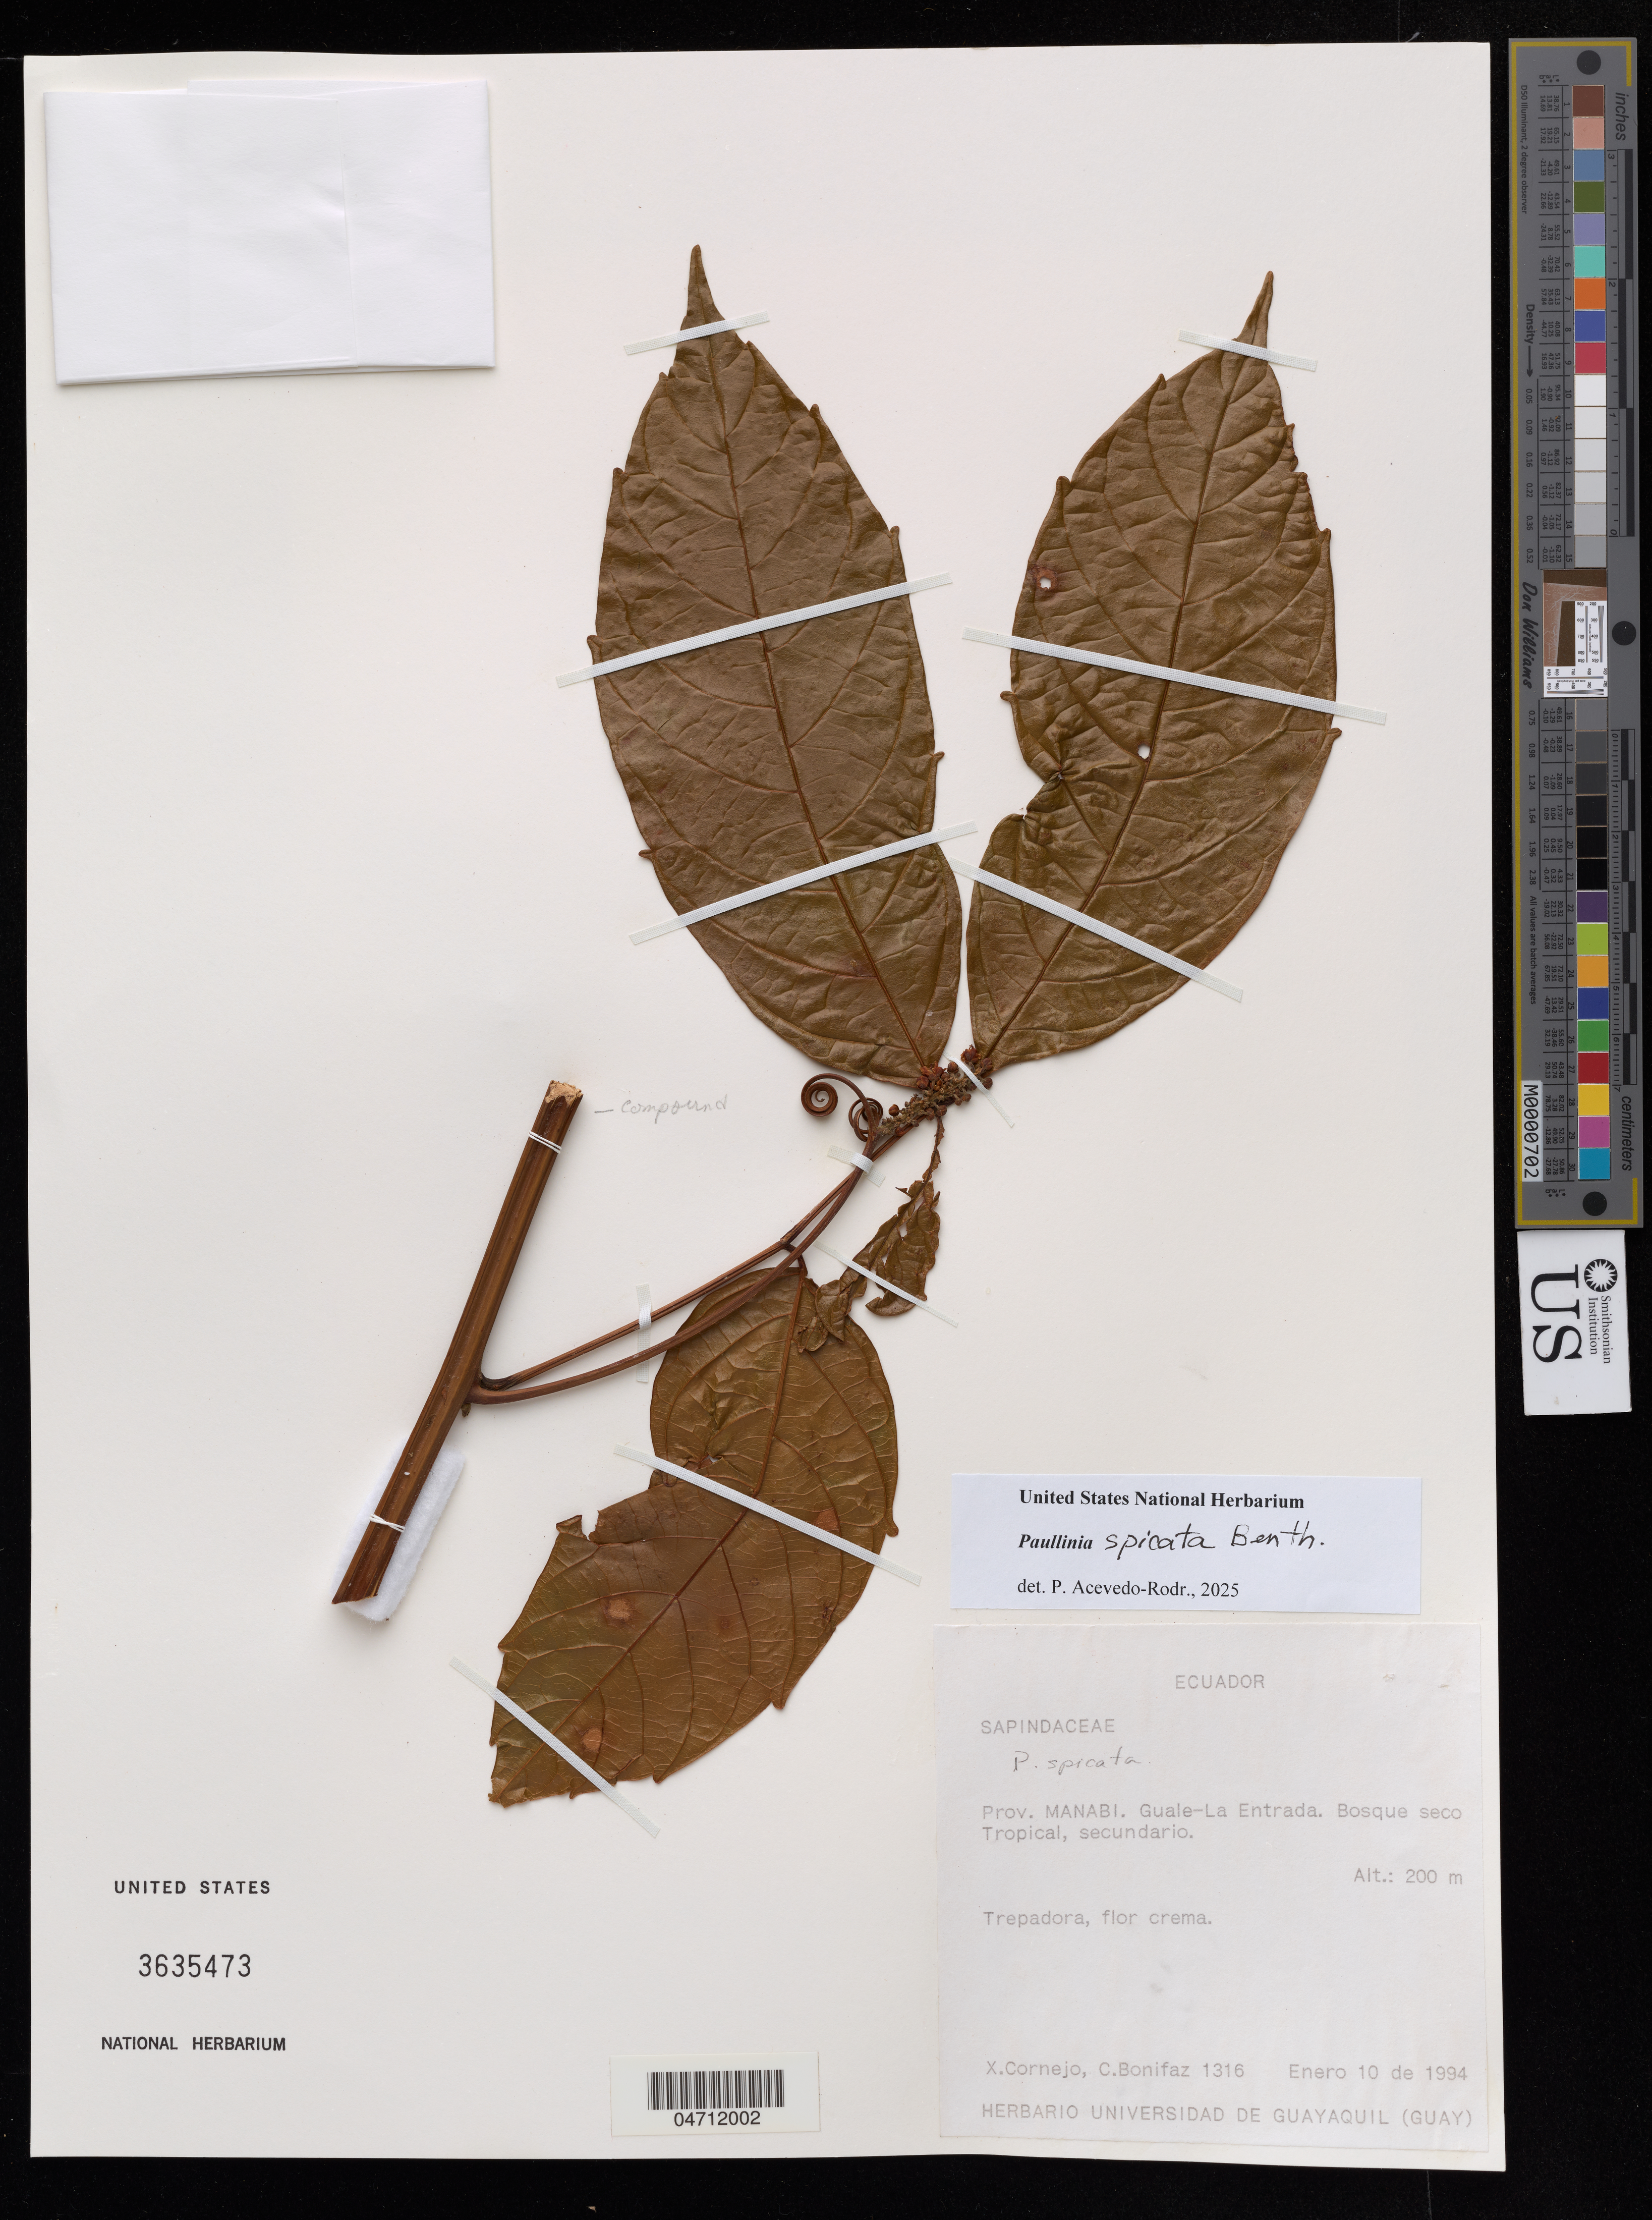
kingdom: Plantae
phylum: Tracheophyta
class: Magnoliopsida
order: Sapindales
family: Sapindaceae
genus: Paullinia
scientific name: Paullinia spicata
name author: Benth.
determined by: Acevedo-Rodriguez, P., (US), Smithsonian Institution - National Museum of Natural History (UNITED STATES)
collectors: X. Cornejo & C. Bonifaz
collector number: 1316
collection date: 1994-01-10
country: Ecuador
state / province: Manabí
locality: Guale-La Entrada.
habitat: Bosque seco Tropical, secundario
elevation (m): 200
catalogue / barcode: US 3635473